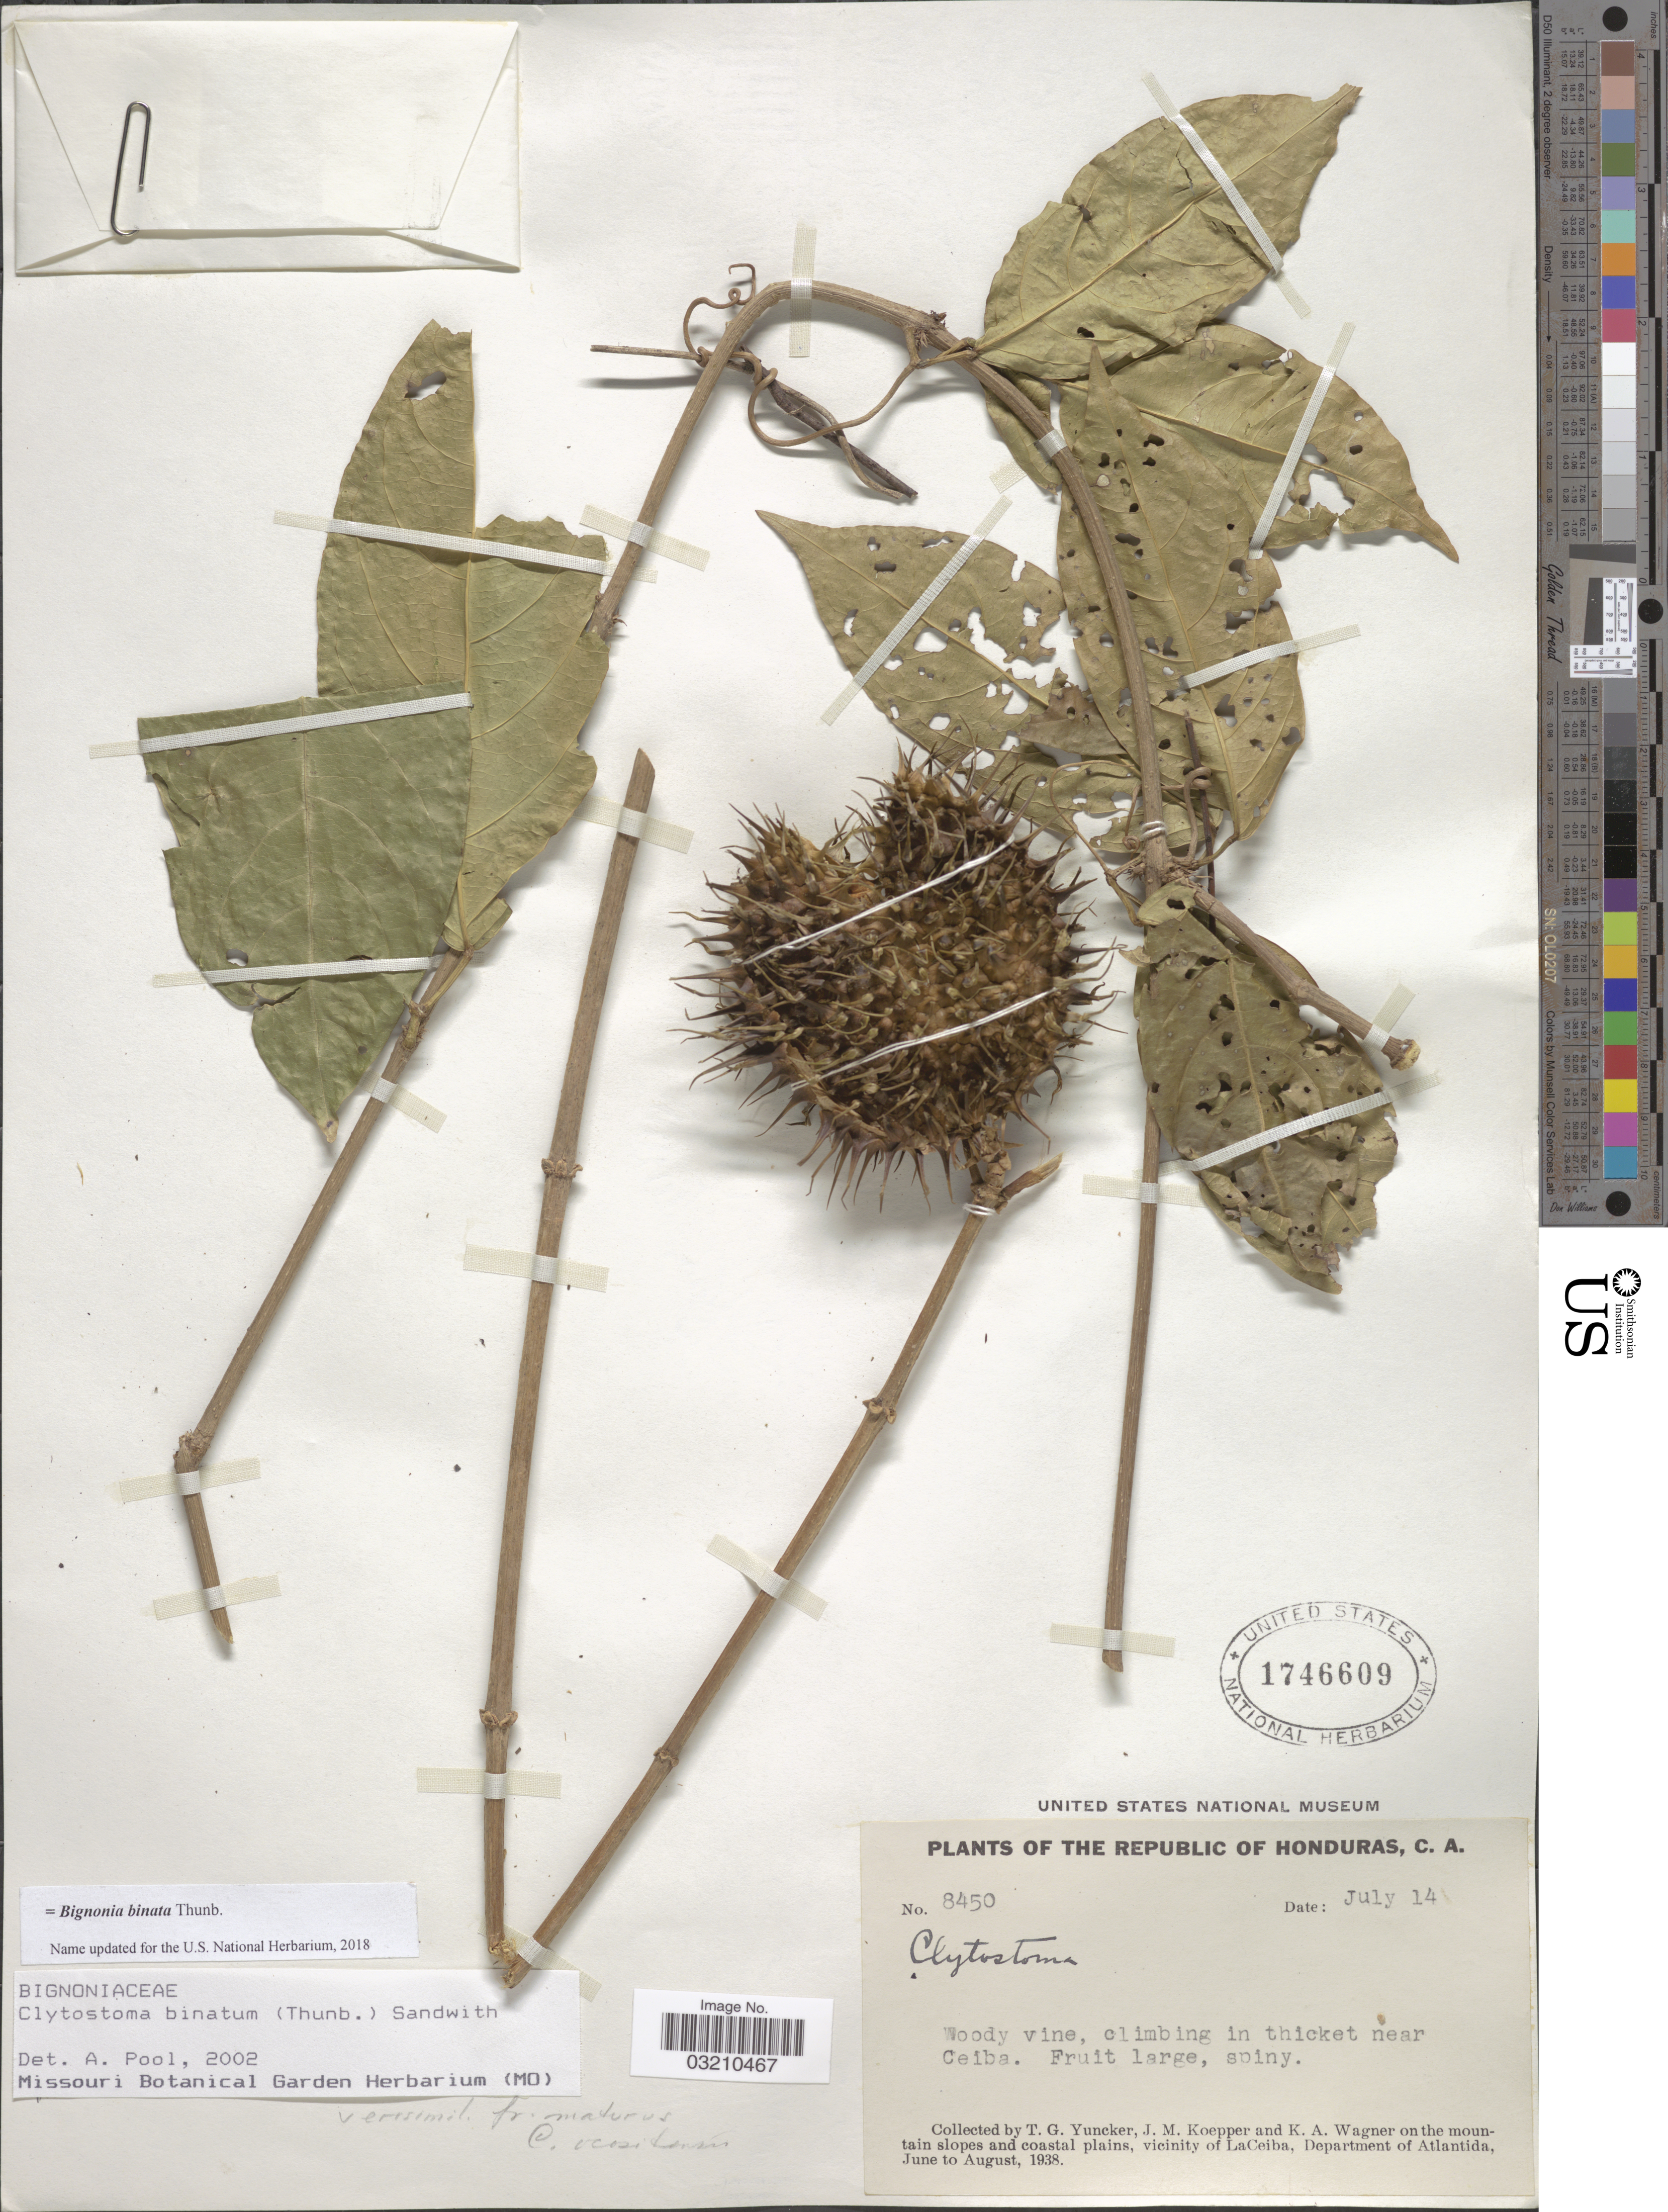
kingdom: Plantae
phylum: Tracheophyta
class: Magnoliopsida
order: Lamiales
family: Bignoniaceae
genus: Bignonia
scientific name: Bignonia binata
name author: Thunb.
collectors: T. G. Yuncker, J. M. Koepper & K. A. Wagner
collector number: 8450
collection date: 1938-07-14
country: Honduras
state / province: Atlántida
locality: Republic of Honduras. On the mountain slopes and coastal plains, vicinity of LaCeiba, Department of Atlantida. Near Ceiba.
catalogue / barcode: US 1746609